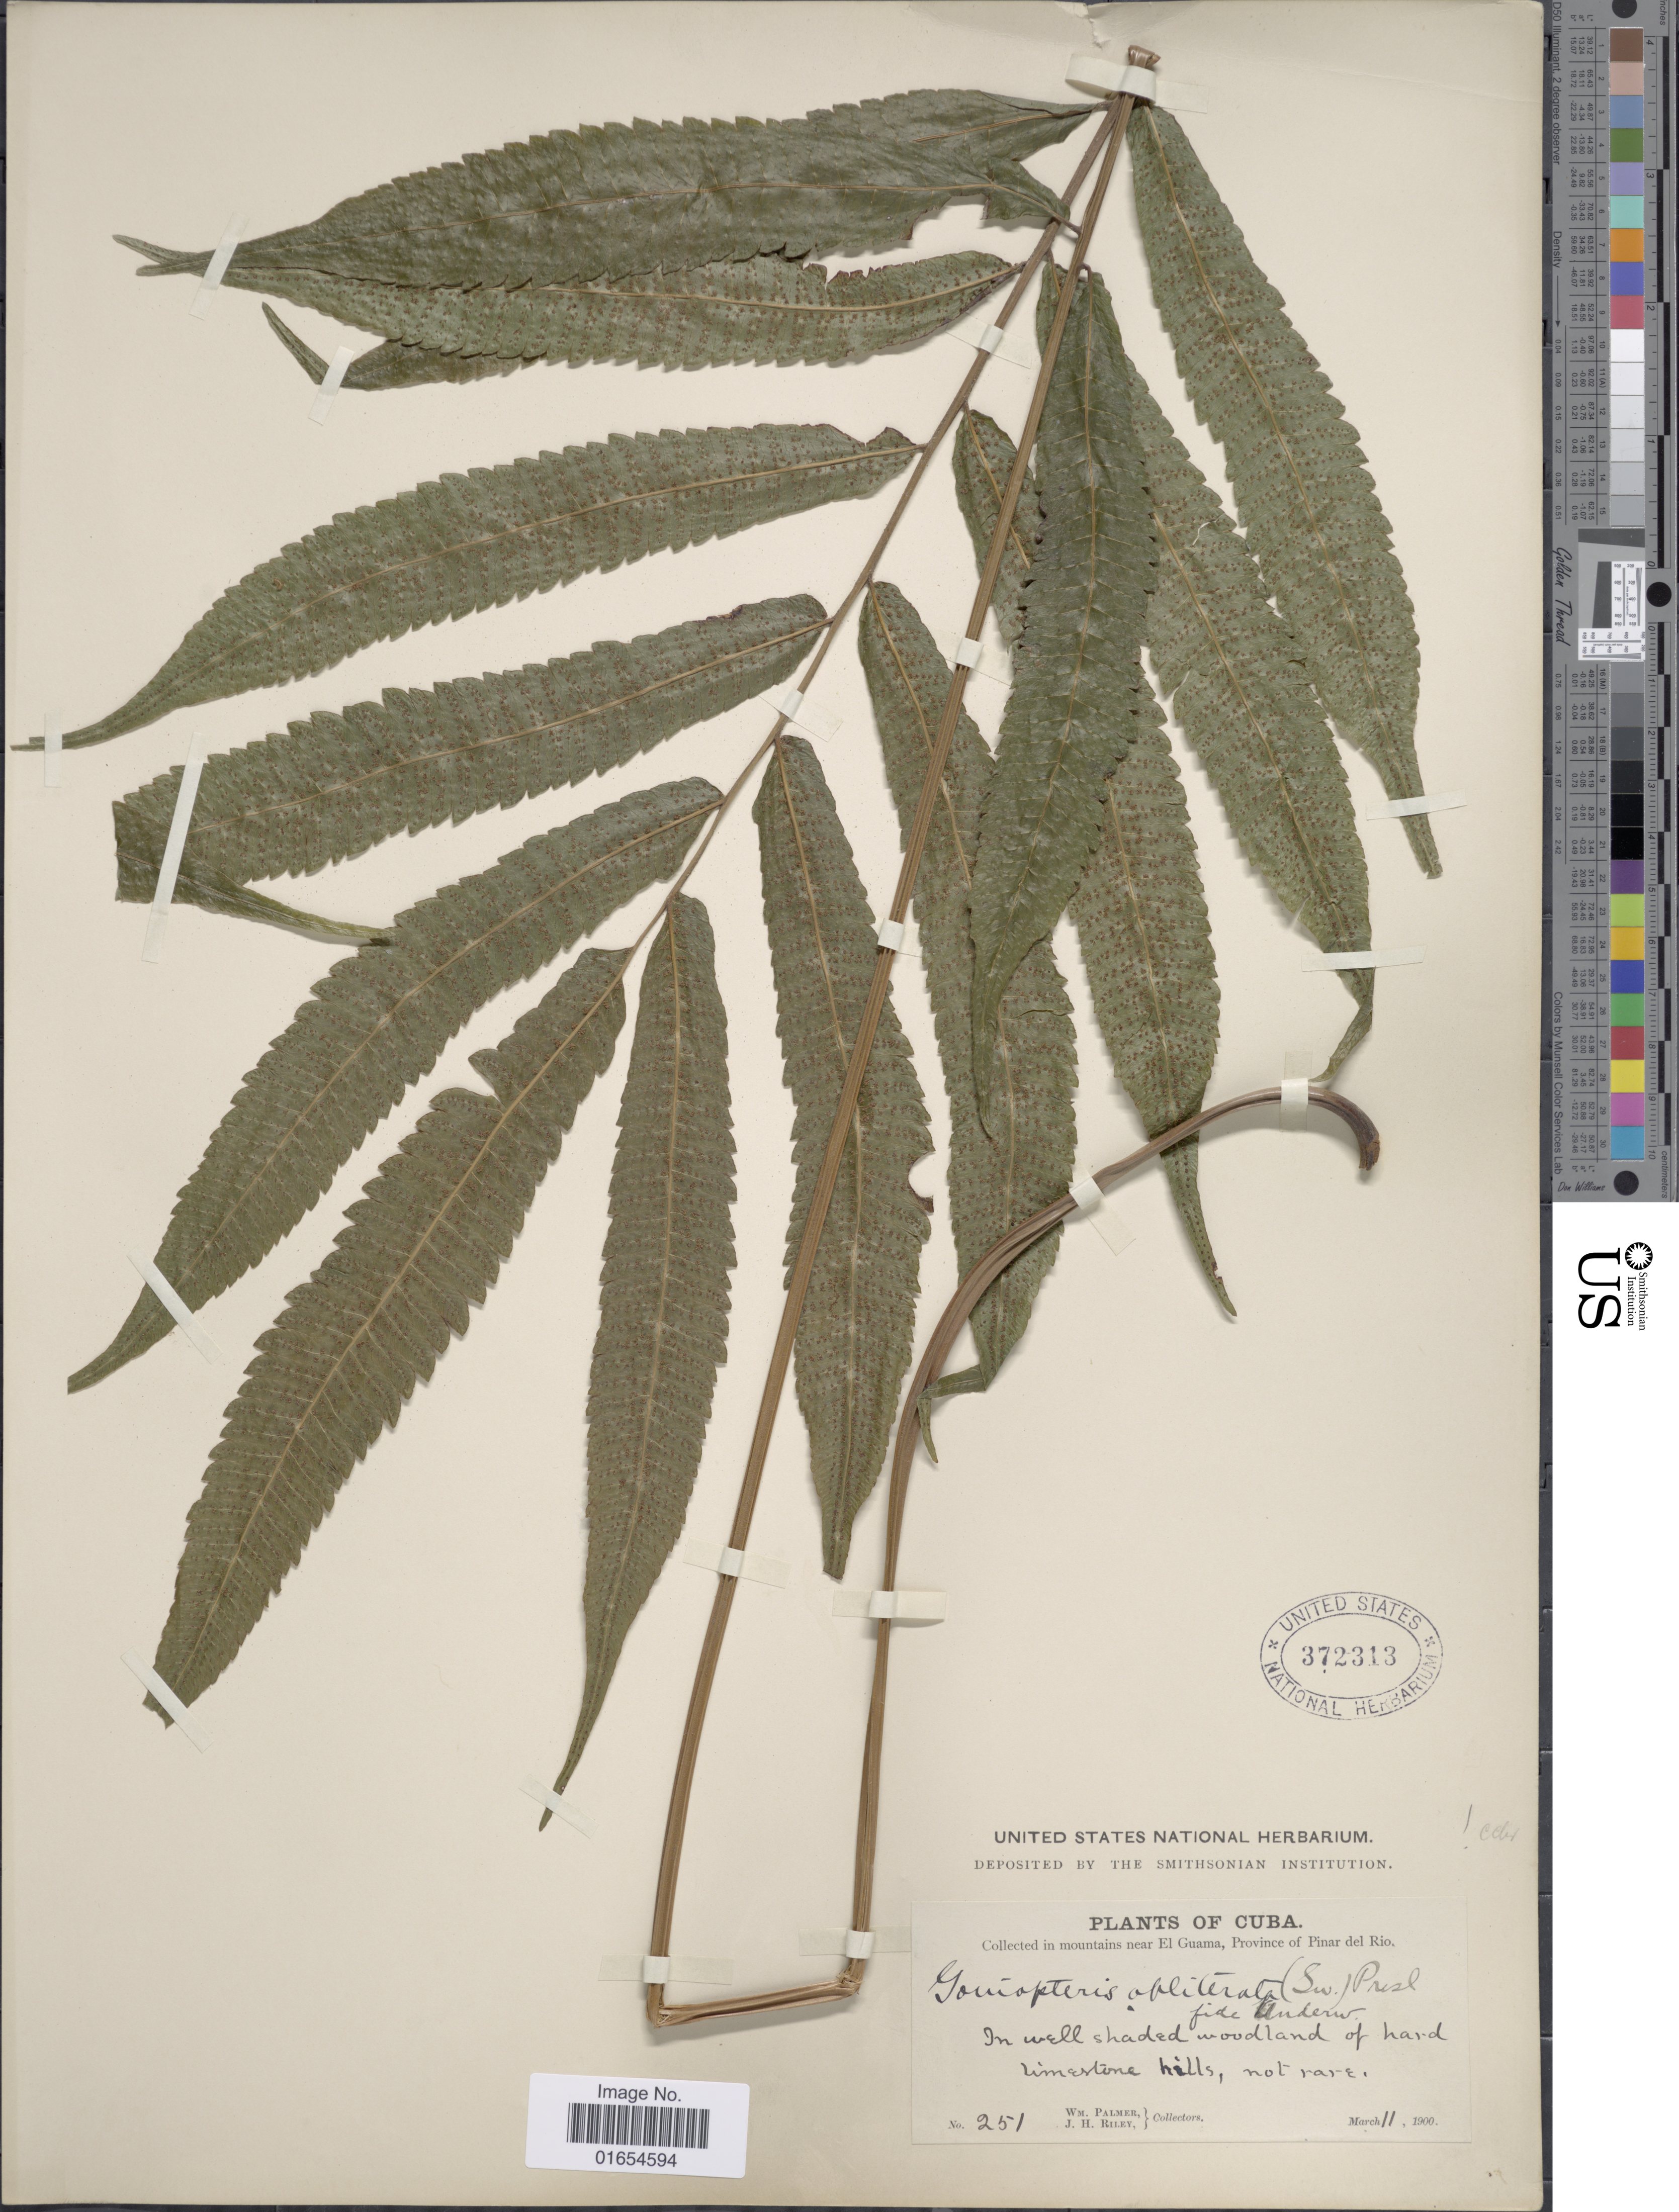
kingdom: Plantae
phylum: Tracheophyta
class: Polypodiopsida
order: Polypodiales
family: Thelypteridaceae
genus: Goniopteris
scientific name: Goniopteris obliterata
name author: (Sw.) C. Presl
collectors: W. Palmer & J. H. Riley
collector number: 251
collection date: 1900-03-11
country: Cuba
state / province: Pinar del Río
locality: In mountains near El Guama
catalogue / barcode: US 372313